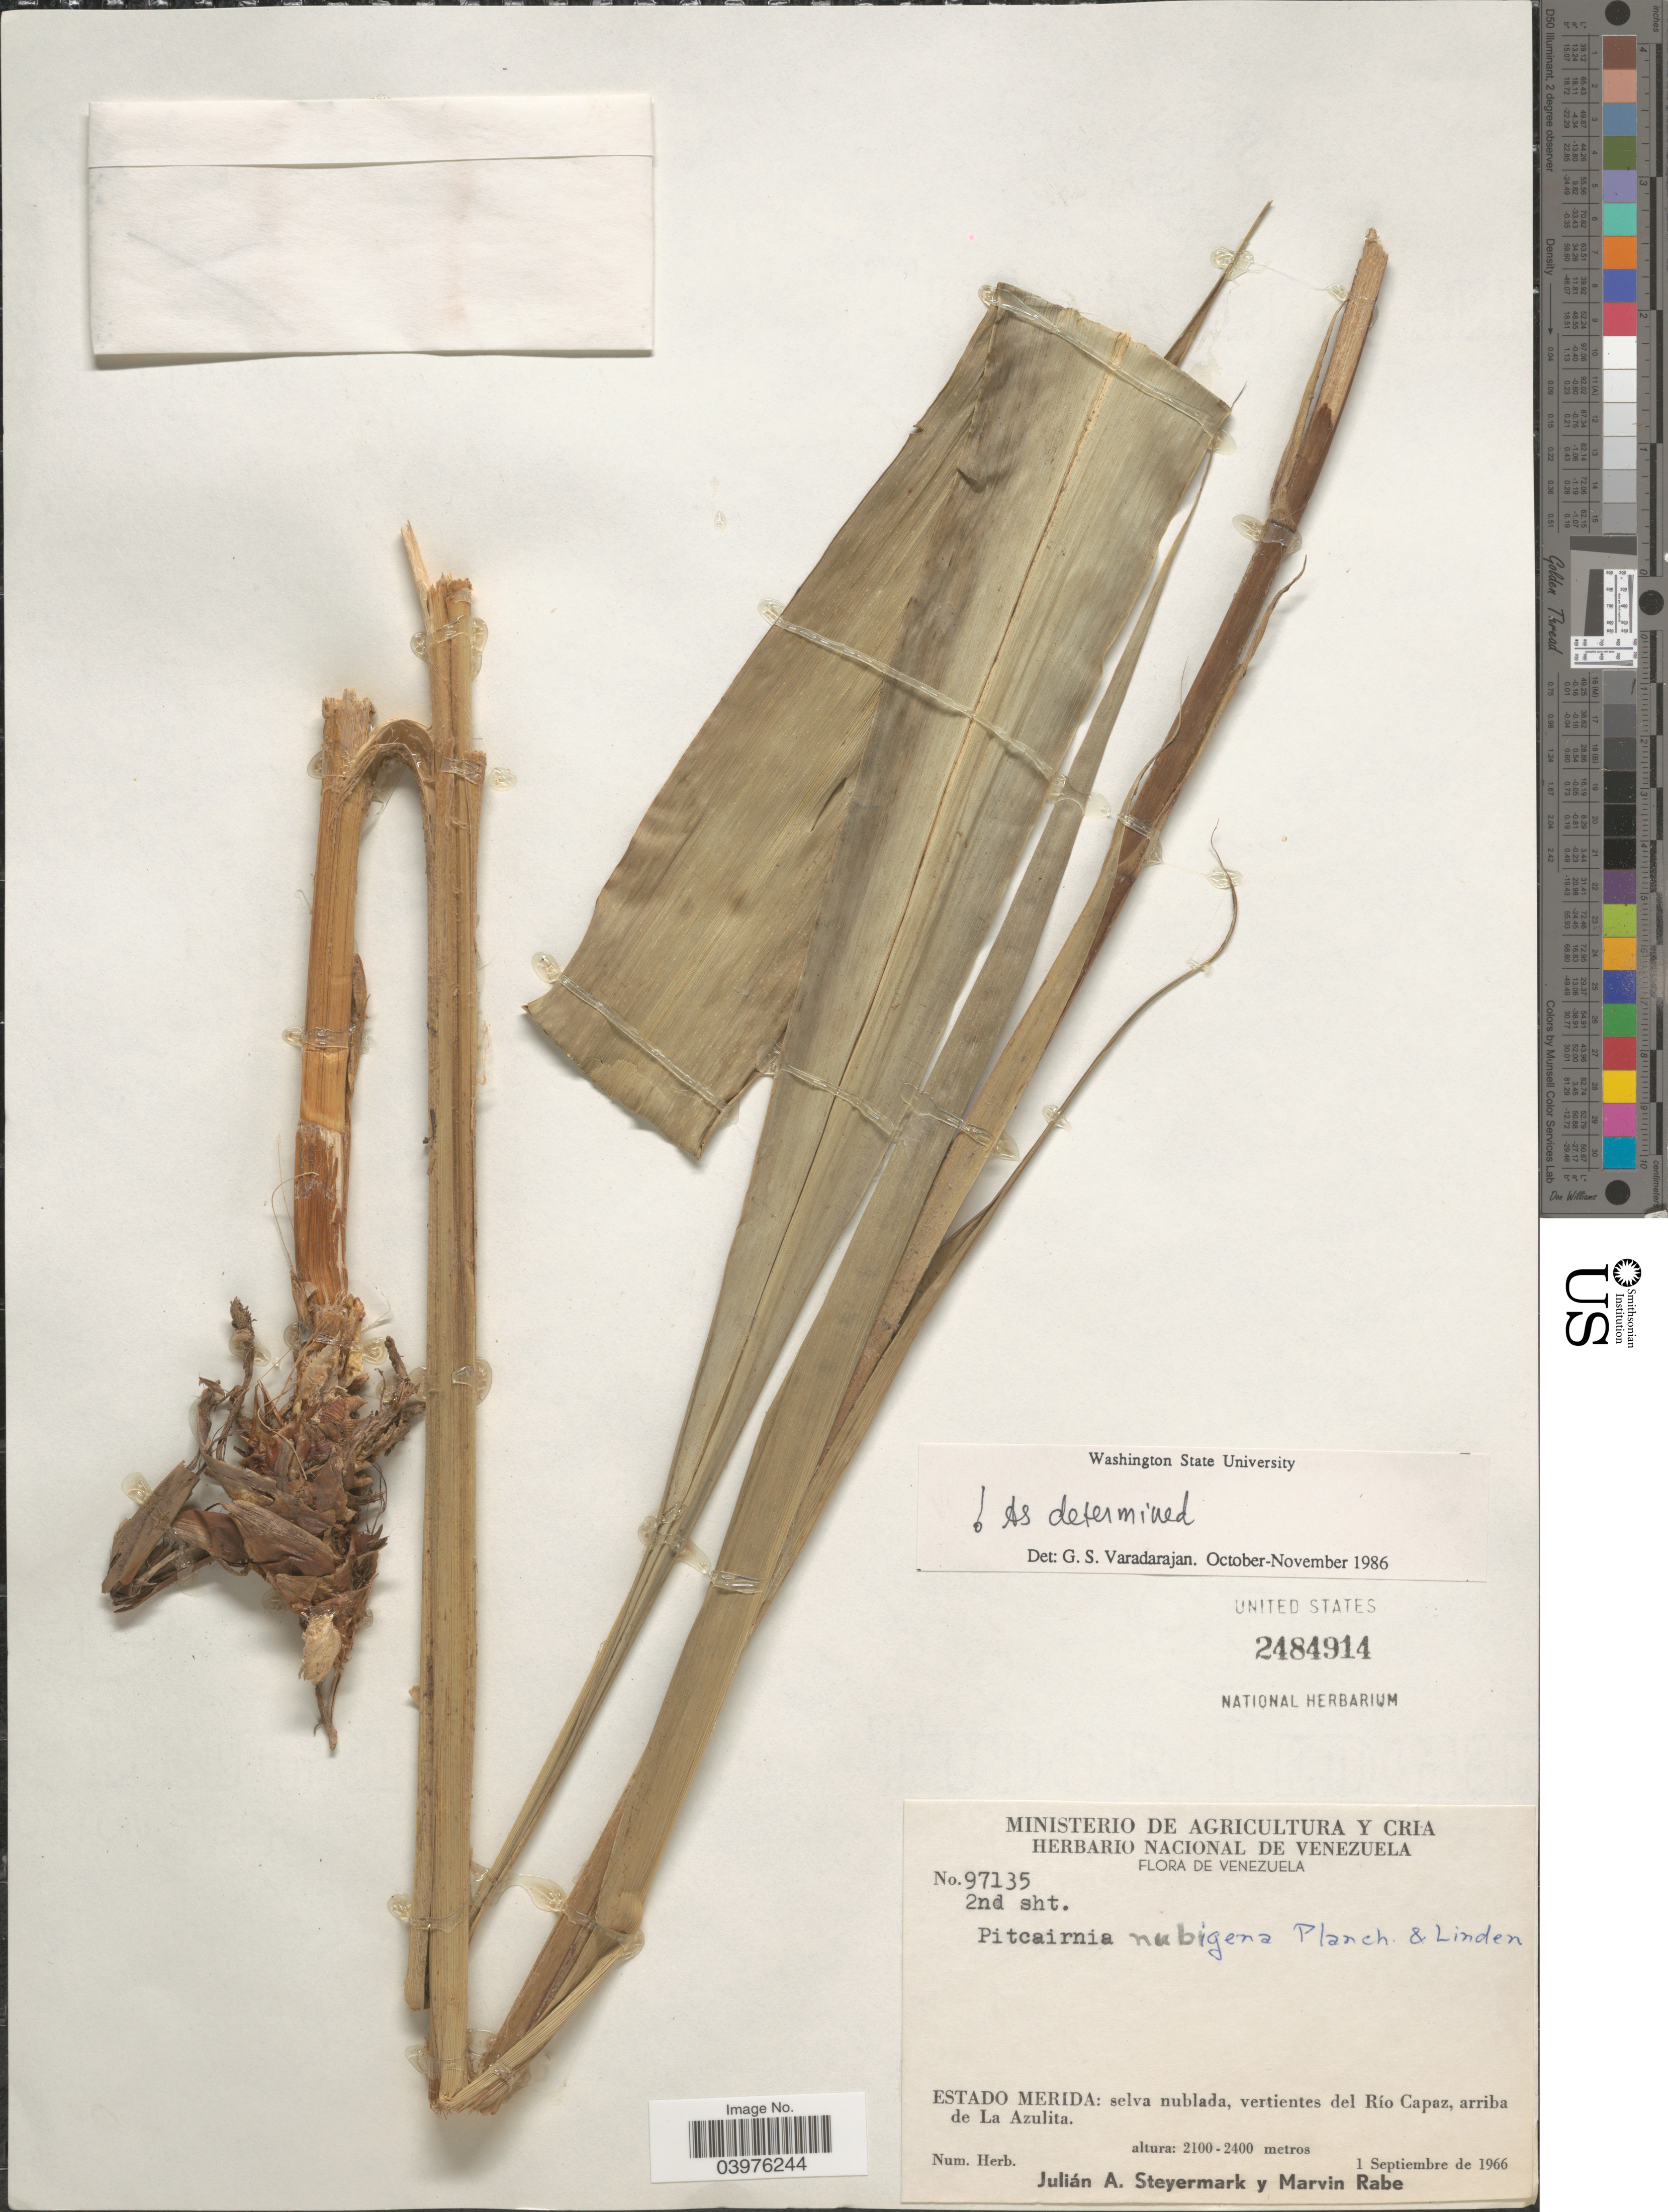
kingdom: Plantae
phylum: Tracheophyta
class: Liliopsida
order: Poales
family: Bromeliaceae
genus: Pitcairnia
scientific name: Pitcairnia nubigena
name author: Planch.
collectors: J. Steyermark & M. Rabe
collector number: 97135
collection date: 1966-09-01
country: Venezuela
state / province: Merida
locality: Selva nublada, vertientes del Río Capaz, arriba de La Azulita.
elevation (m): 2100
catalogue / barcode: US 2484914